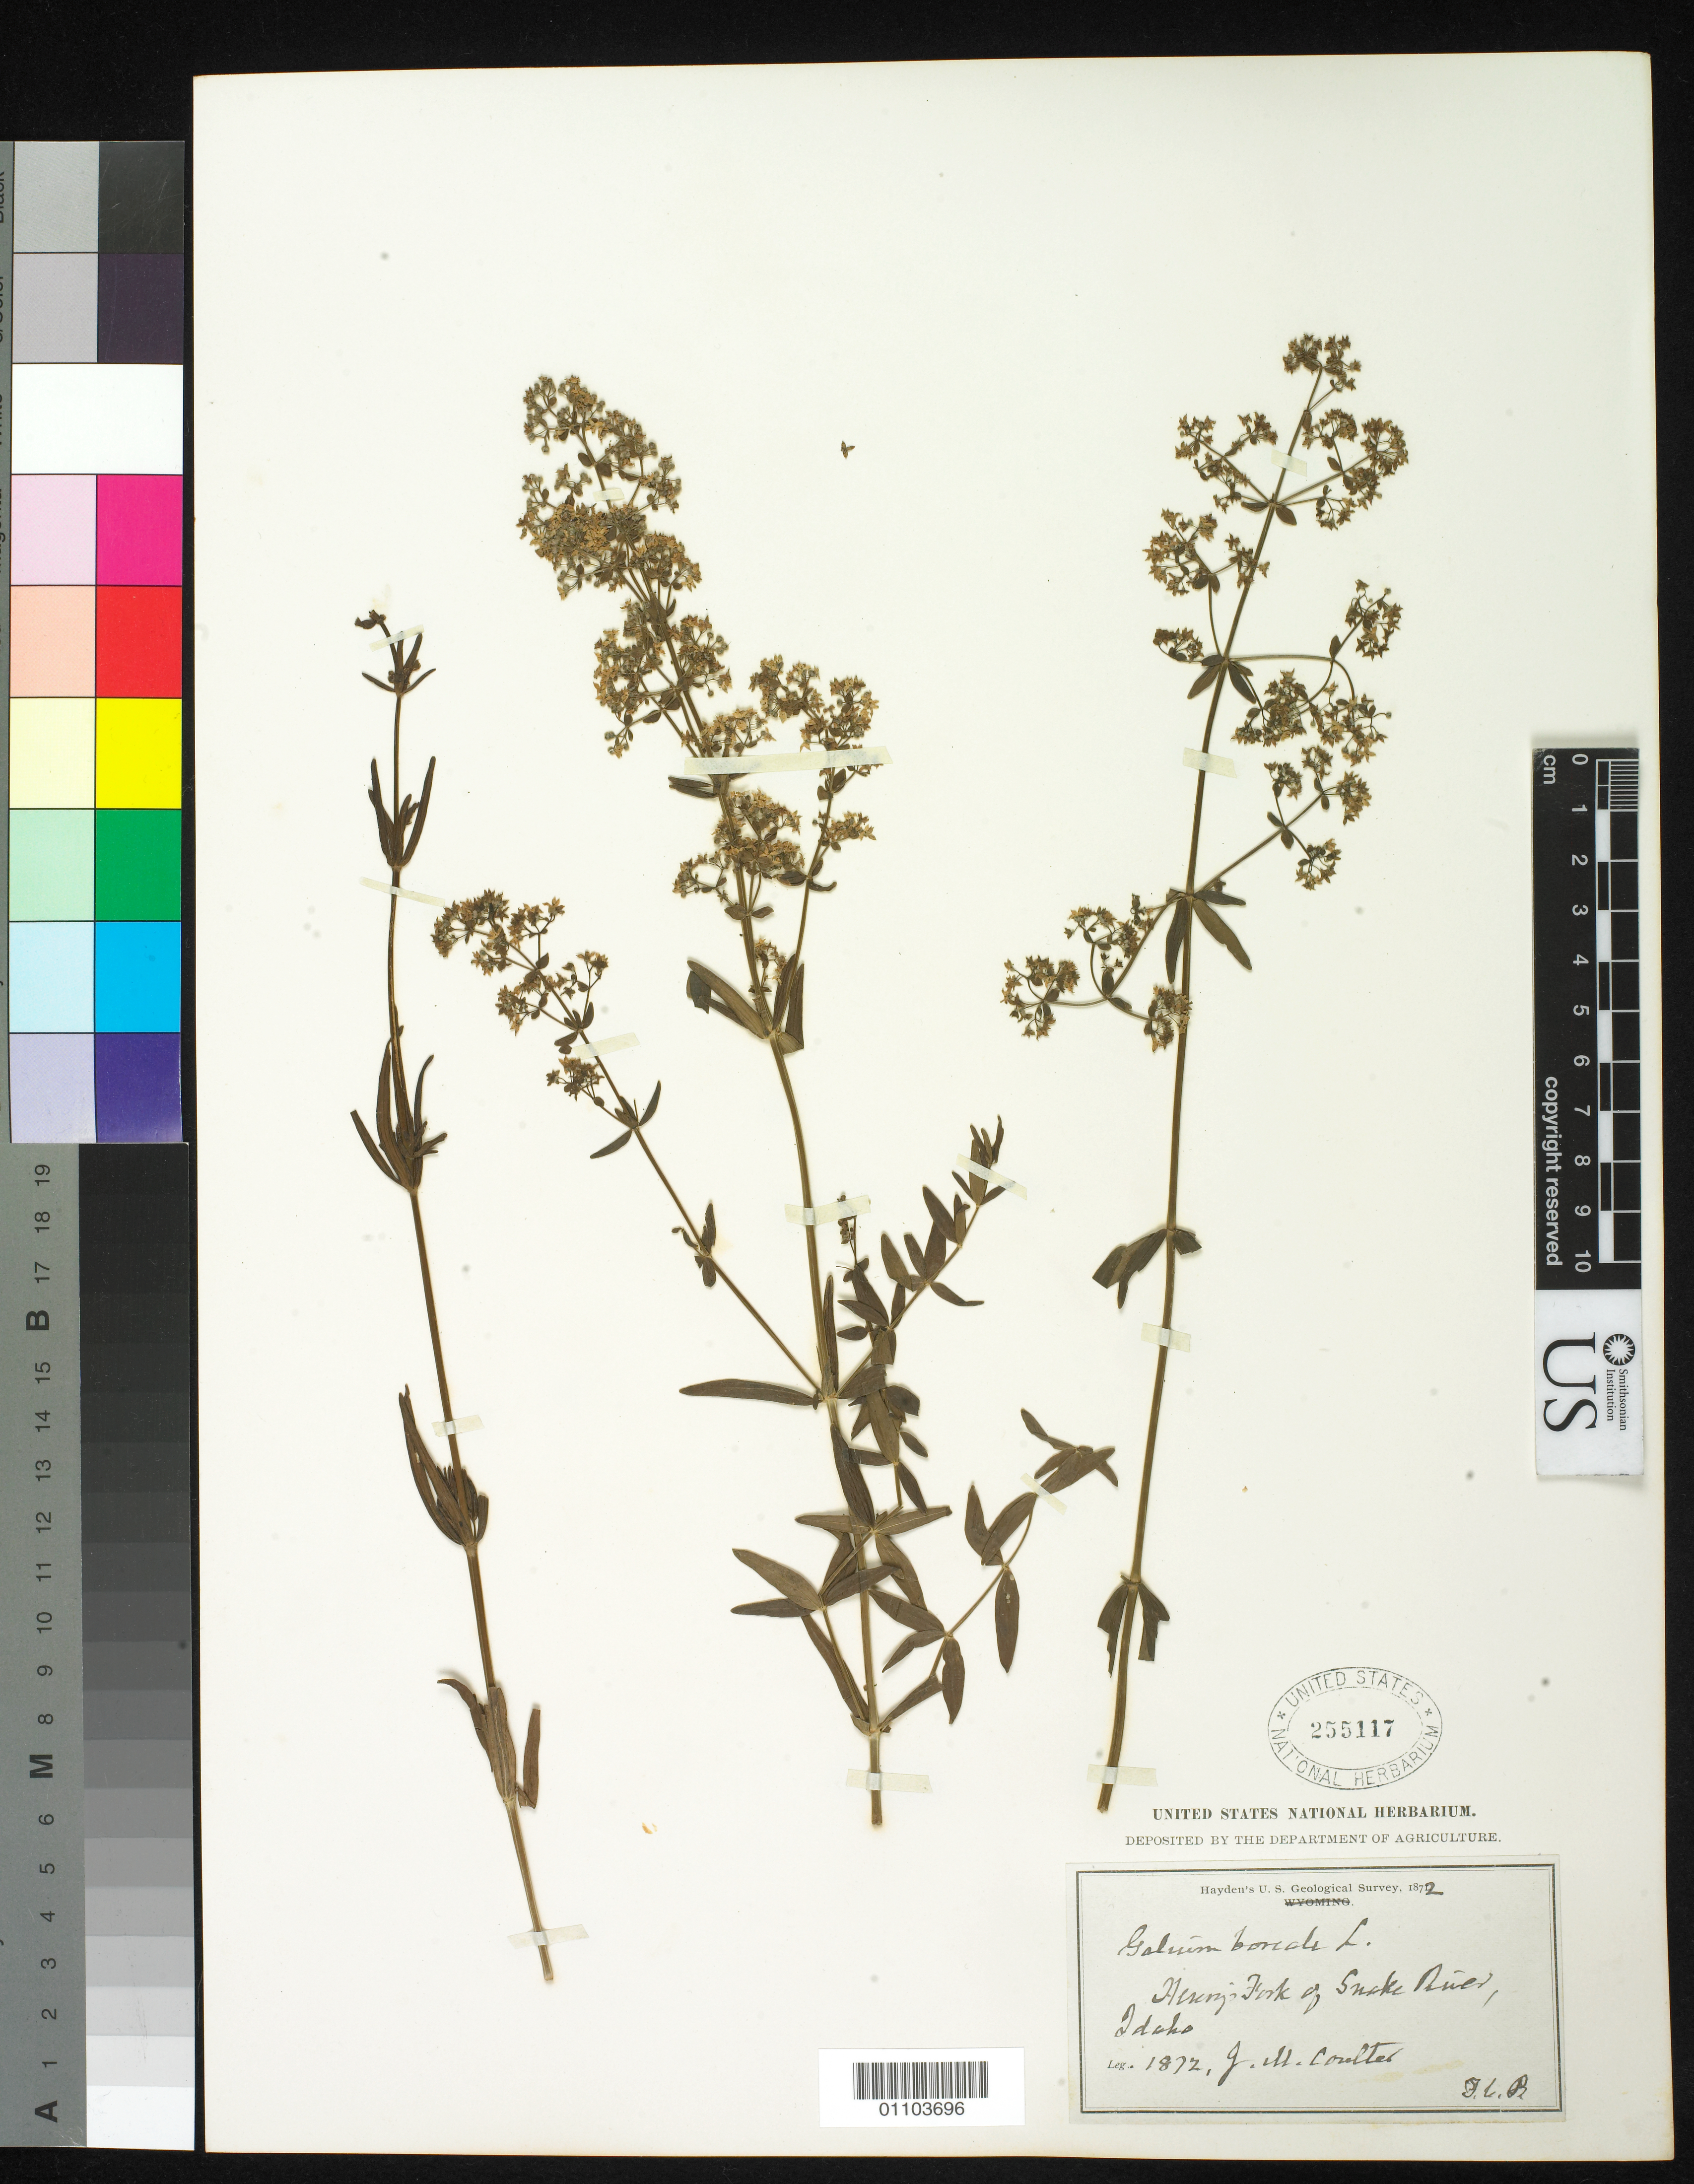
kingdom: Plantae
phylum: Tracheophyta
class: Magnoliopsida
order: Gentianales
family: Rubiaceae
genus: Galium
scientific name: Galium boreale L.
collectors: J. M. Coulter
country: United States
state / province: Idaho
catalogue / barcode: US 255117